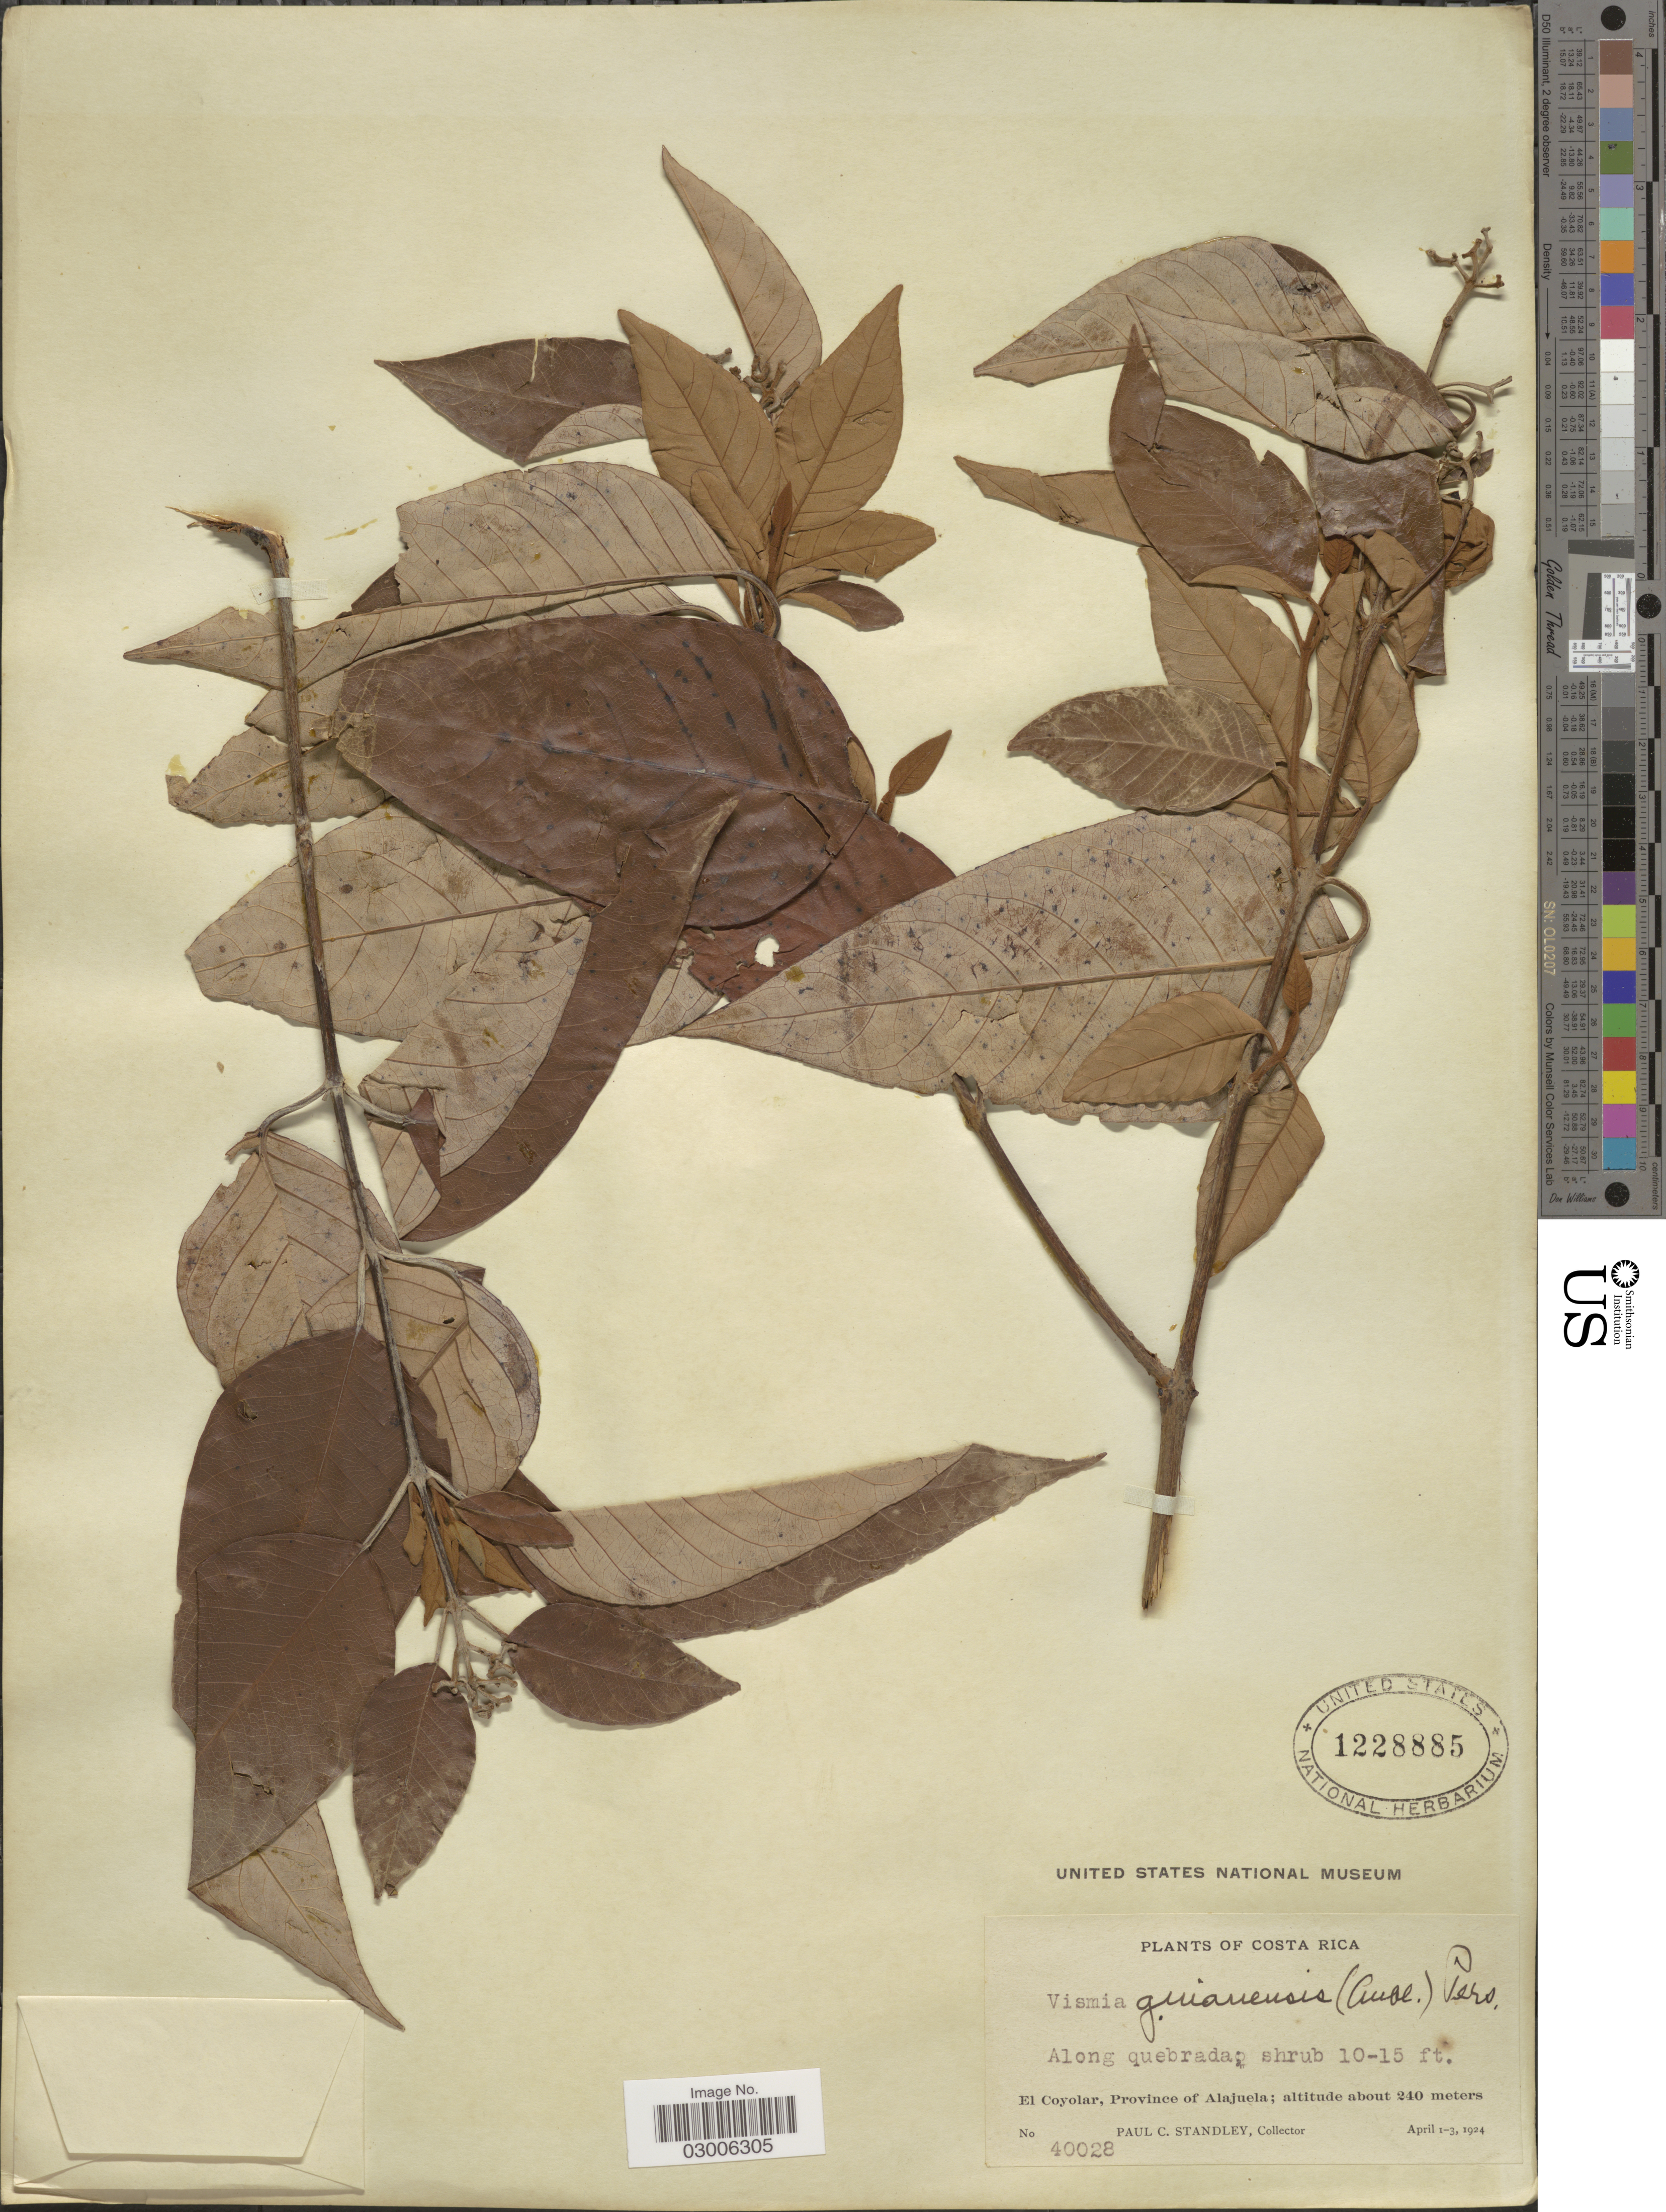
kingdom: Plantae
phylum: Tracheophyta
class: Magnoliopsida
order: Malpighiales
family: Hypericaceae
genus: Vismia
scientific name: Vismia guianensis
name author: (Aubl.) Pers.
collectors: P. C. Standley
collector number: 40028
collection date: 1924-04-01/1924-04-03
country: Costa Rica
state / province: Alajuela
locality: Along quebrada. El Coyolar.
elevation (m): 240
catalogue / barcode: US 1228885